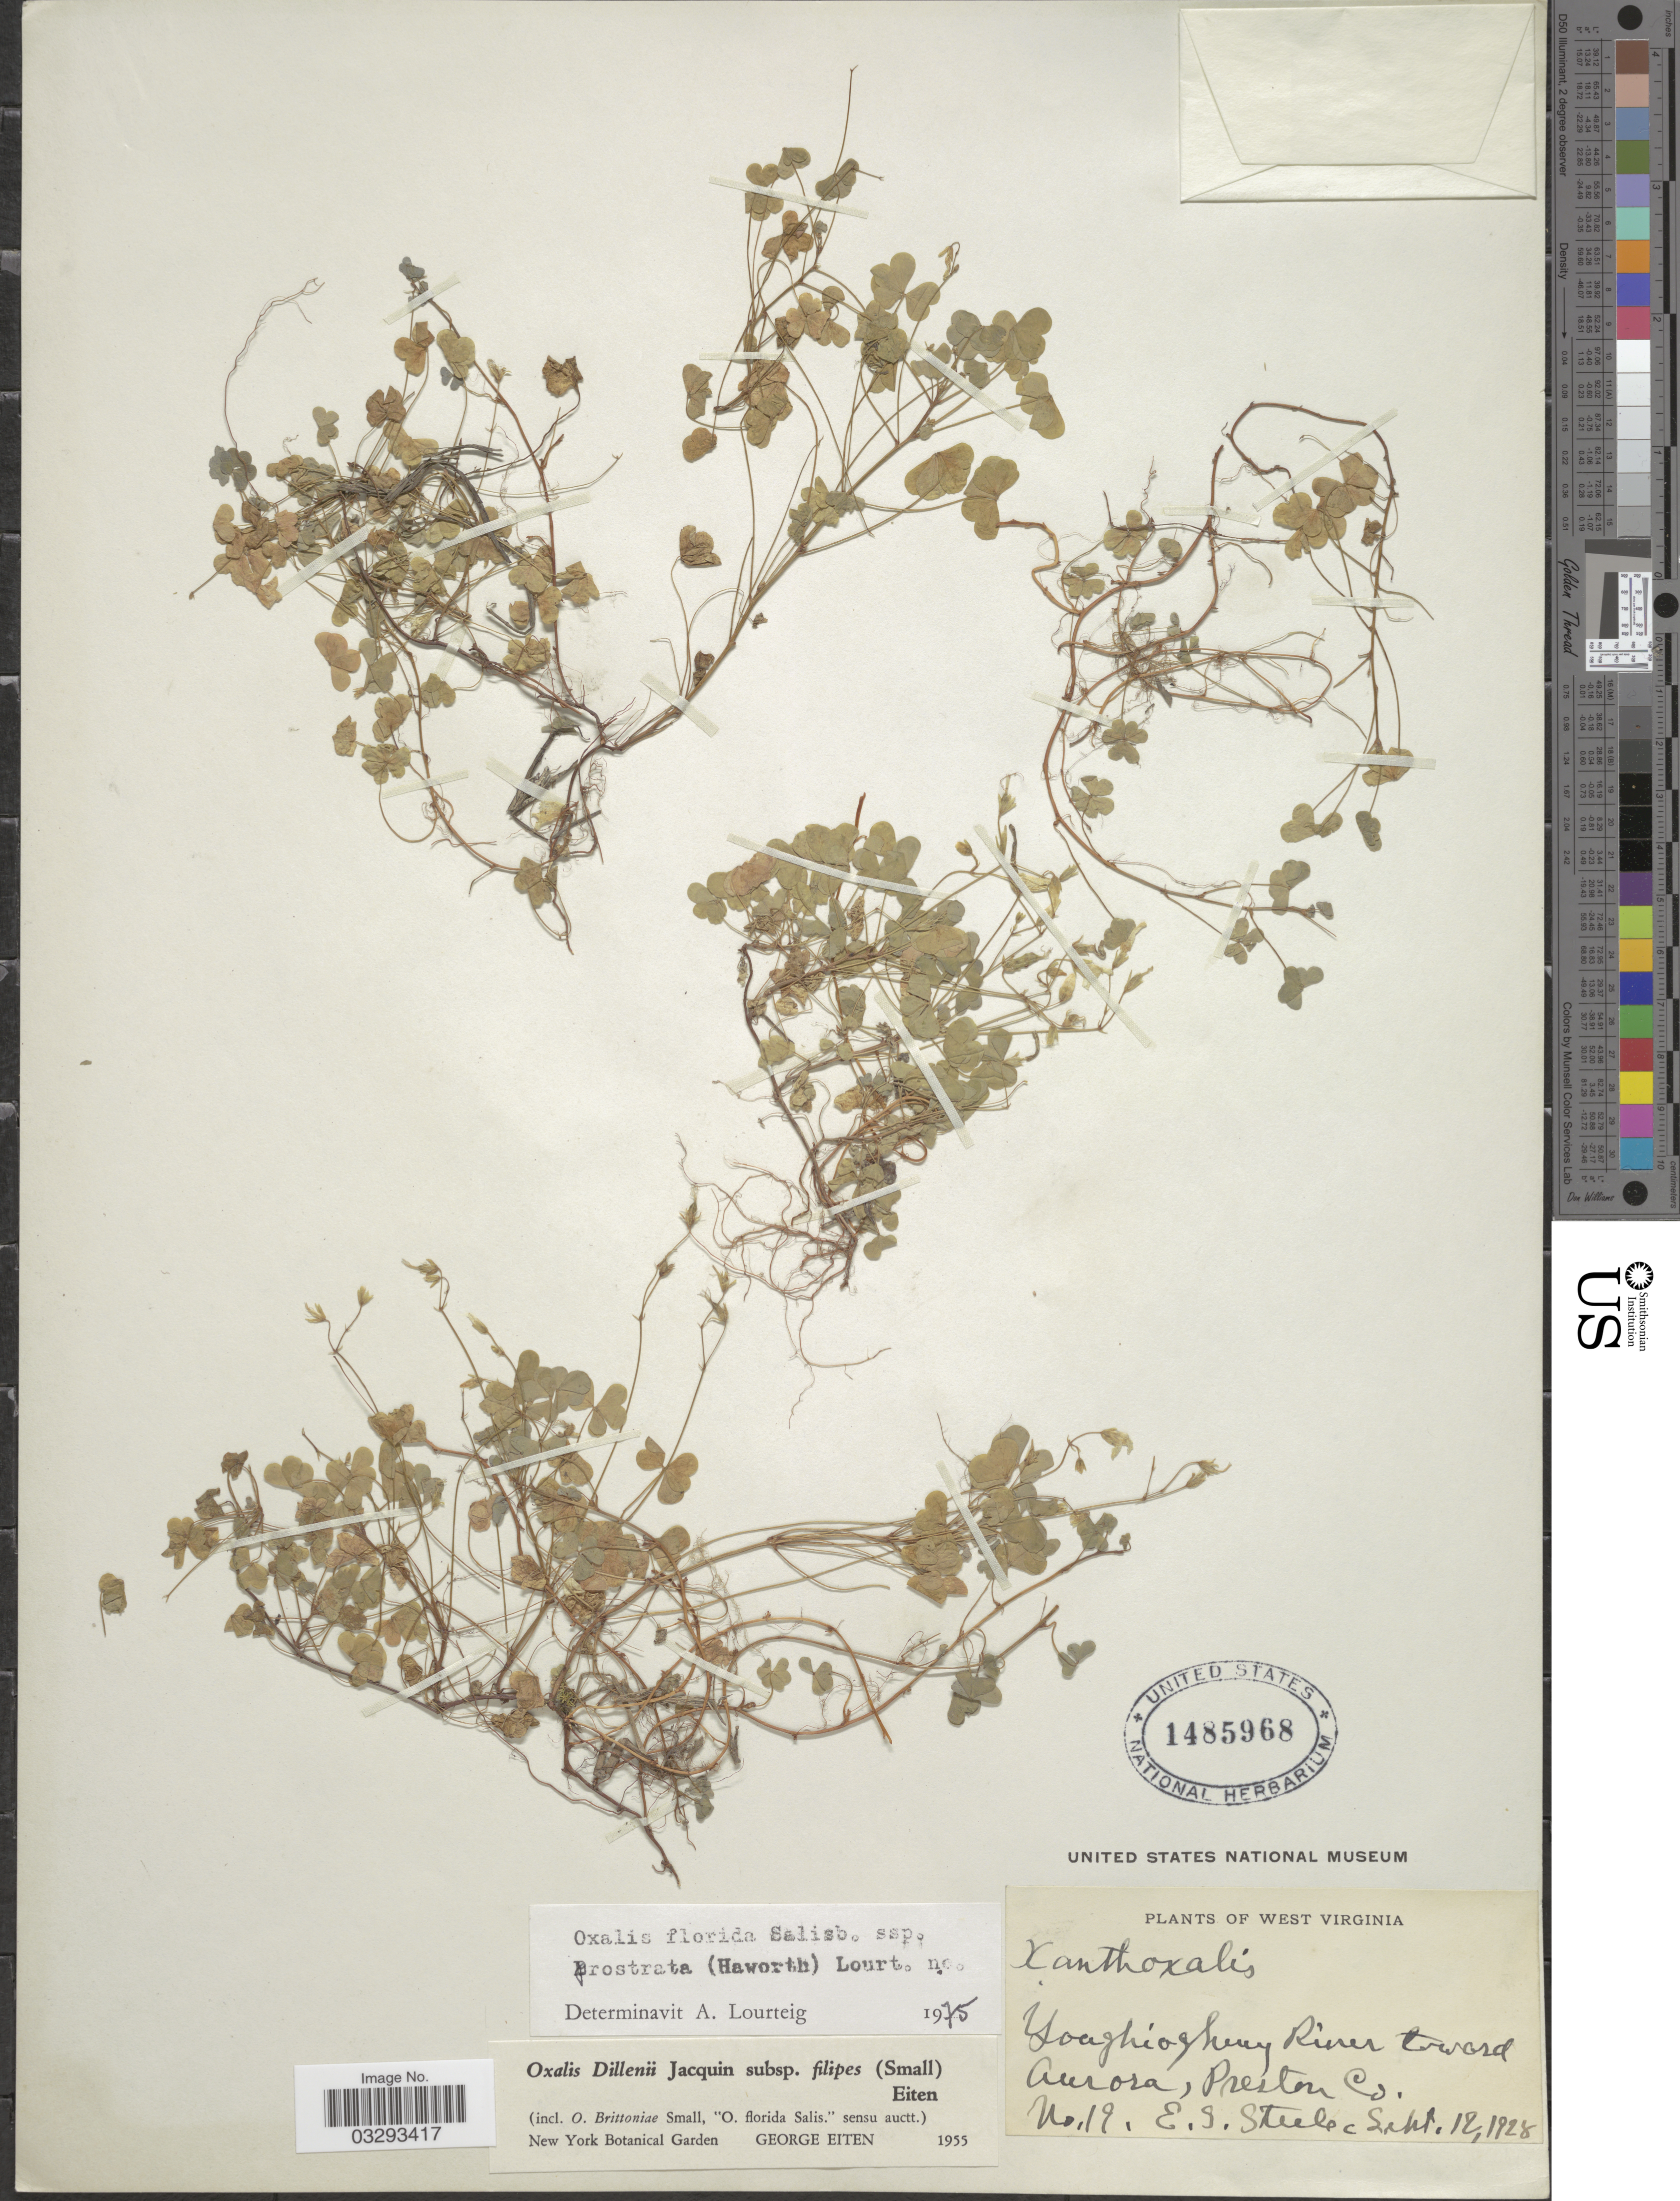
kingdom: Plantae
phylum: Tracheophyta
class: Magnoliopsida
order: Oxalidales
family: Oxalidaceae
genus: Oxalis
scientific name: Oxalis florida subsp. prostrata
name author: (Haw.) Lourteig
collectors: E. Steele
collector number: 19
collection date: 1928-09-12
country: United States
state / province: West Virginia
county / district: Preston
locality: Youghiogheny River toward Aurora.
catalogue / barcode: US 1485968